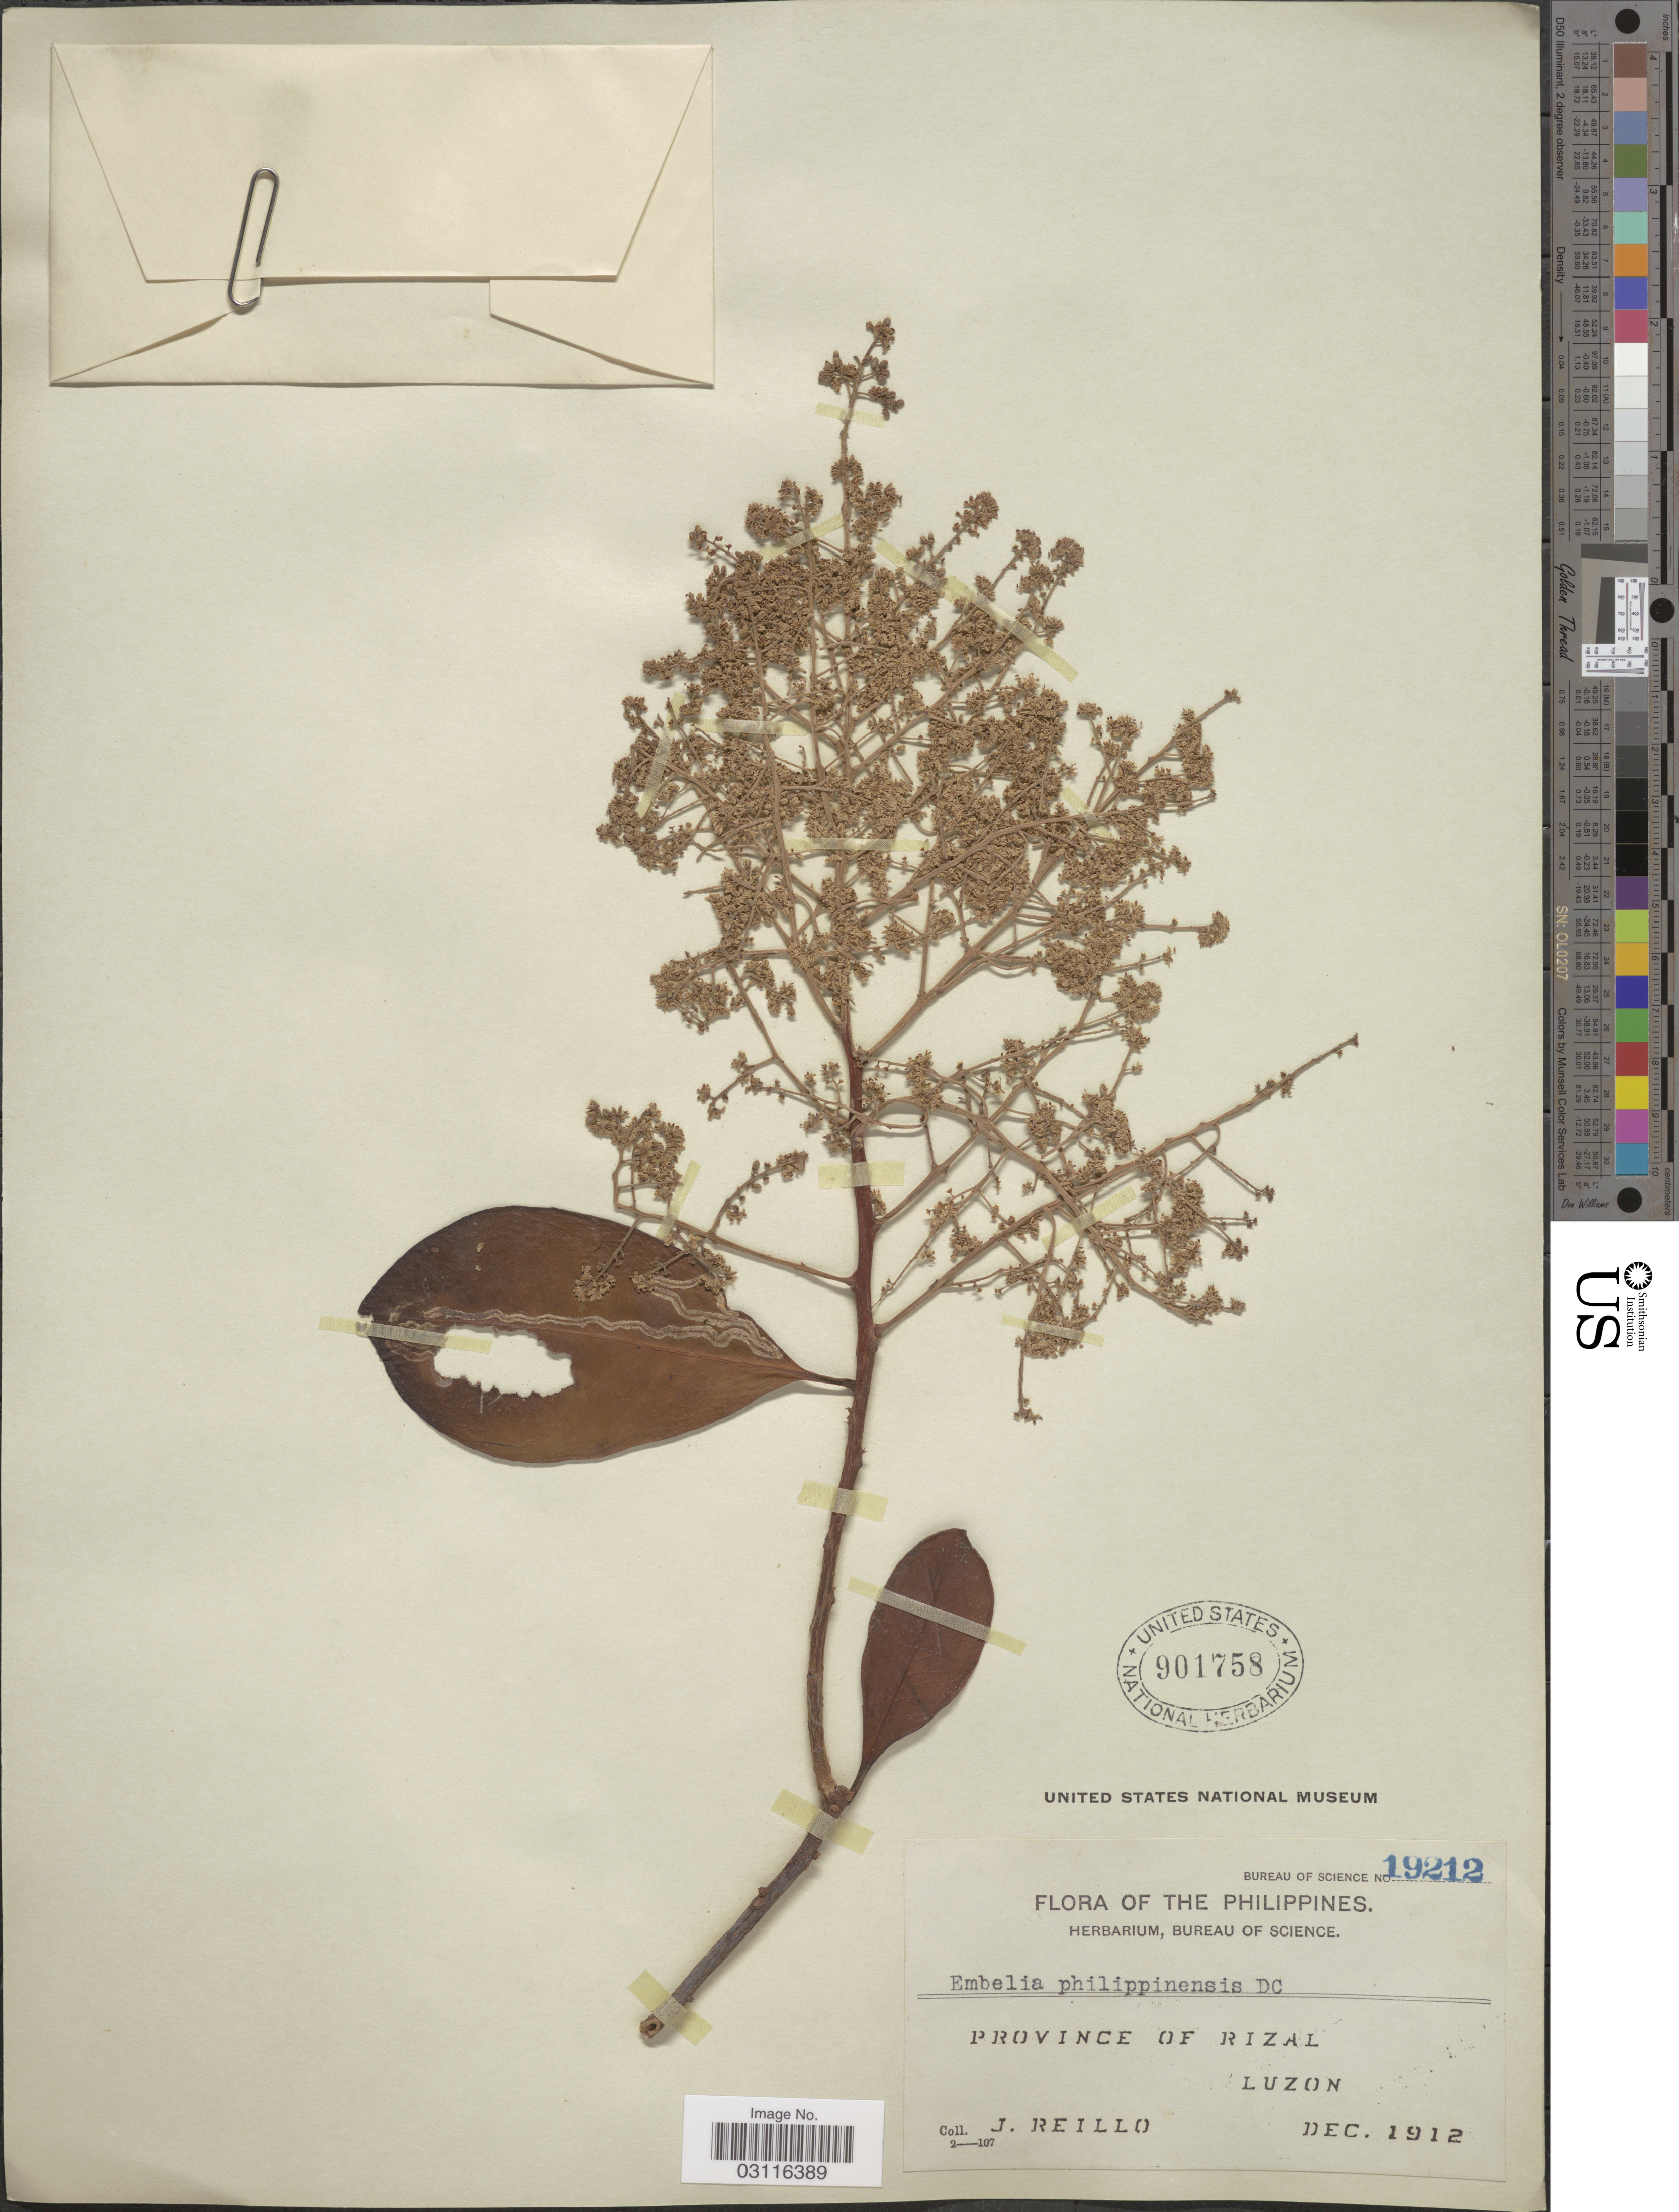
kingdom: Plantae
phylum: Tracheophyta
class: Magnoliopsida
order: Ericales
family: Primulaceae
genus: Embelia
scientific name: Embelia philippinensis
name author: A. DC.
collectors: J. Reillo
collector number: Bureau of Science 19212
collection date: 1912-12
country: Philippines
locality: Province of Rizal. Luzon.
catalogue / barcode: US 901758